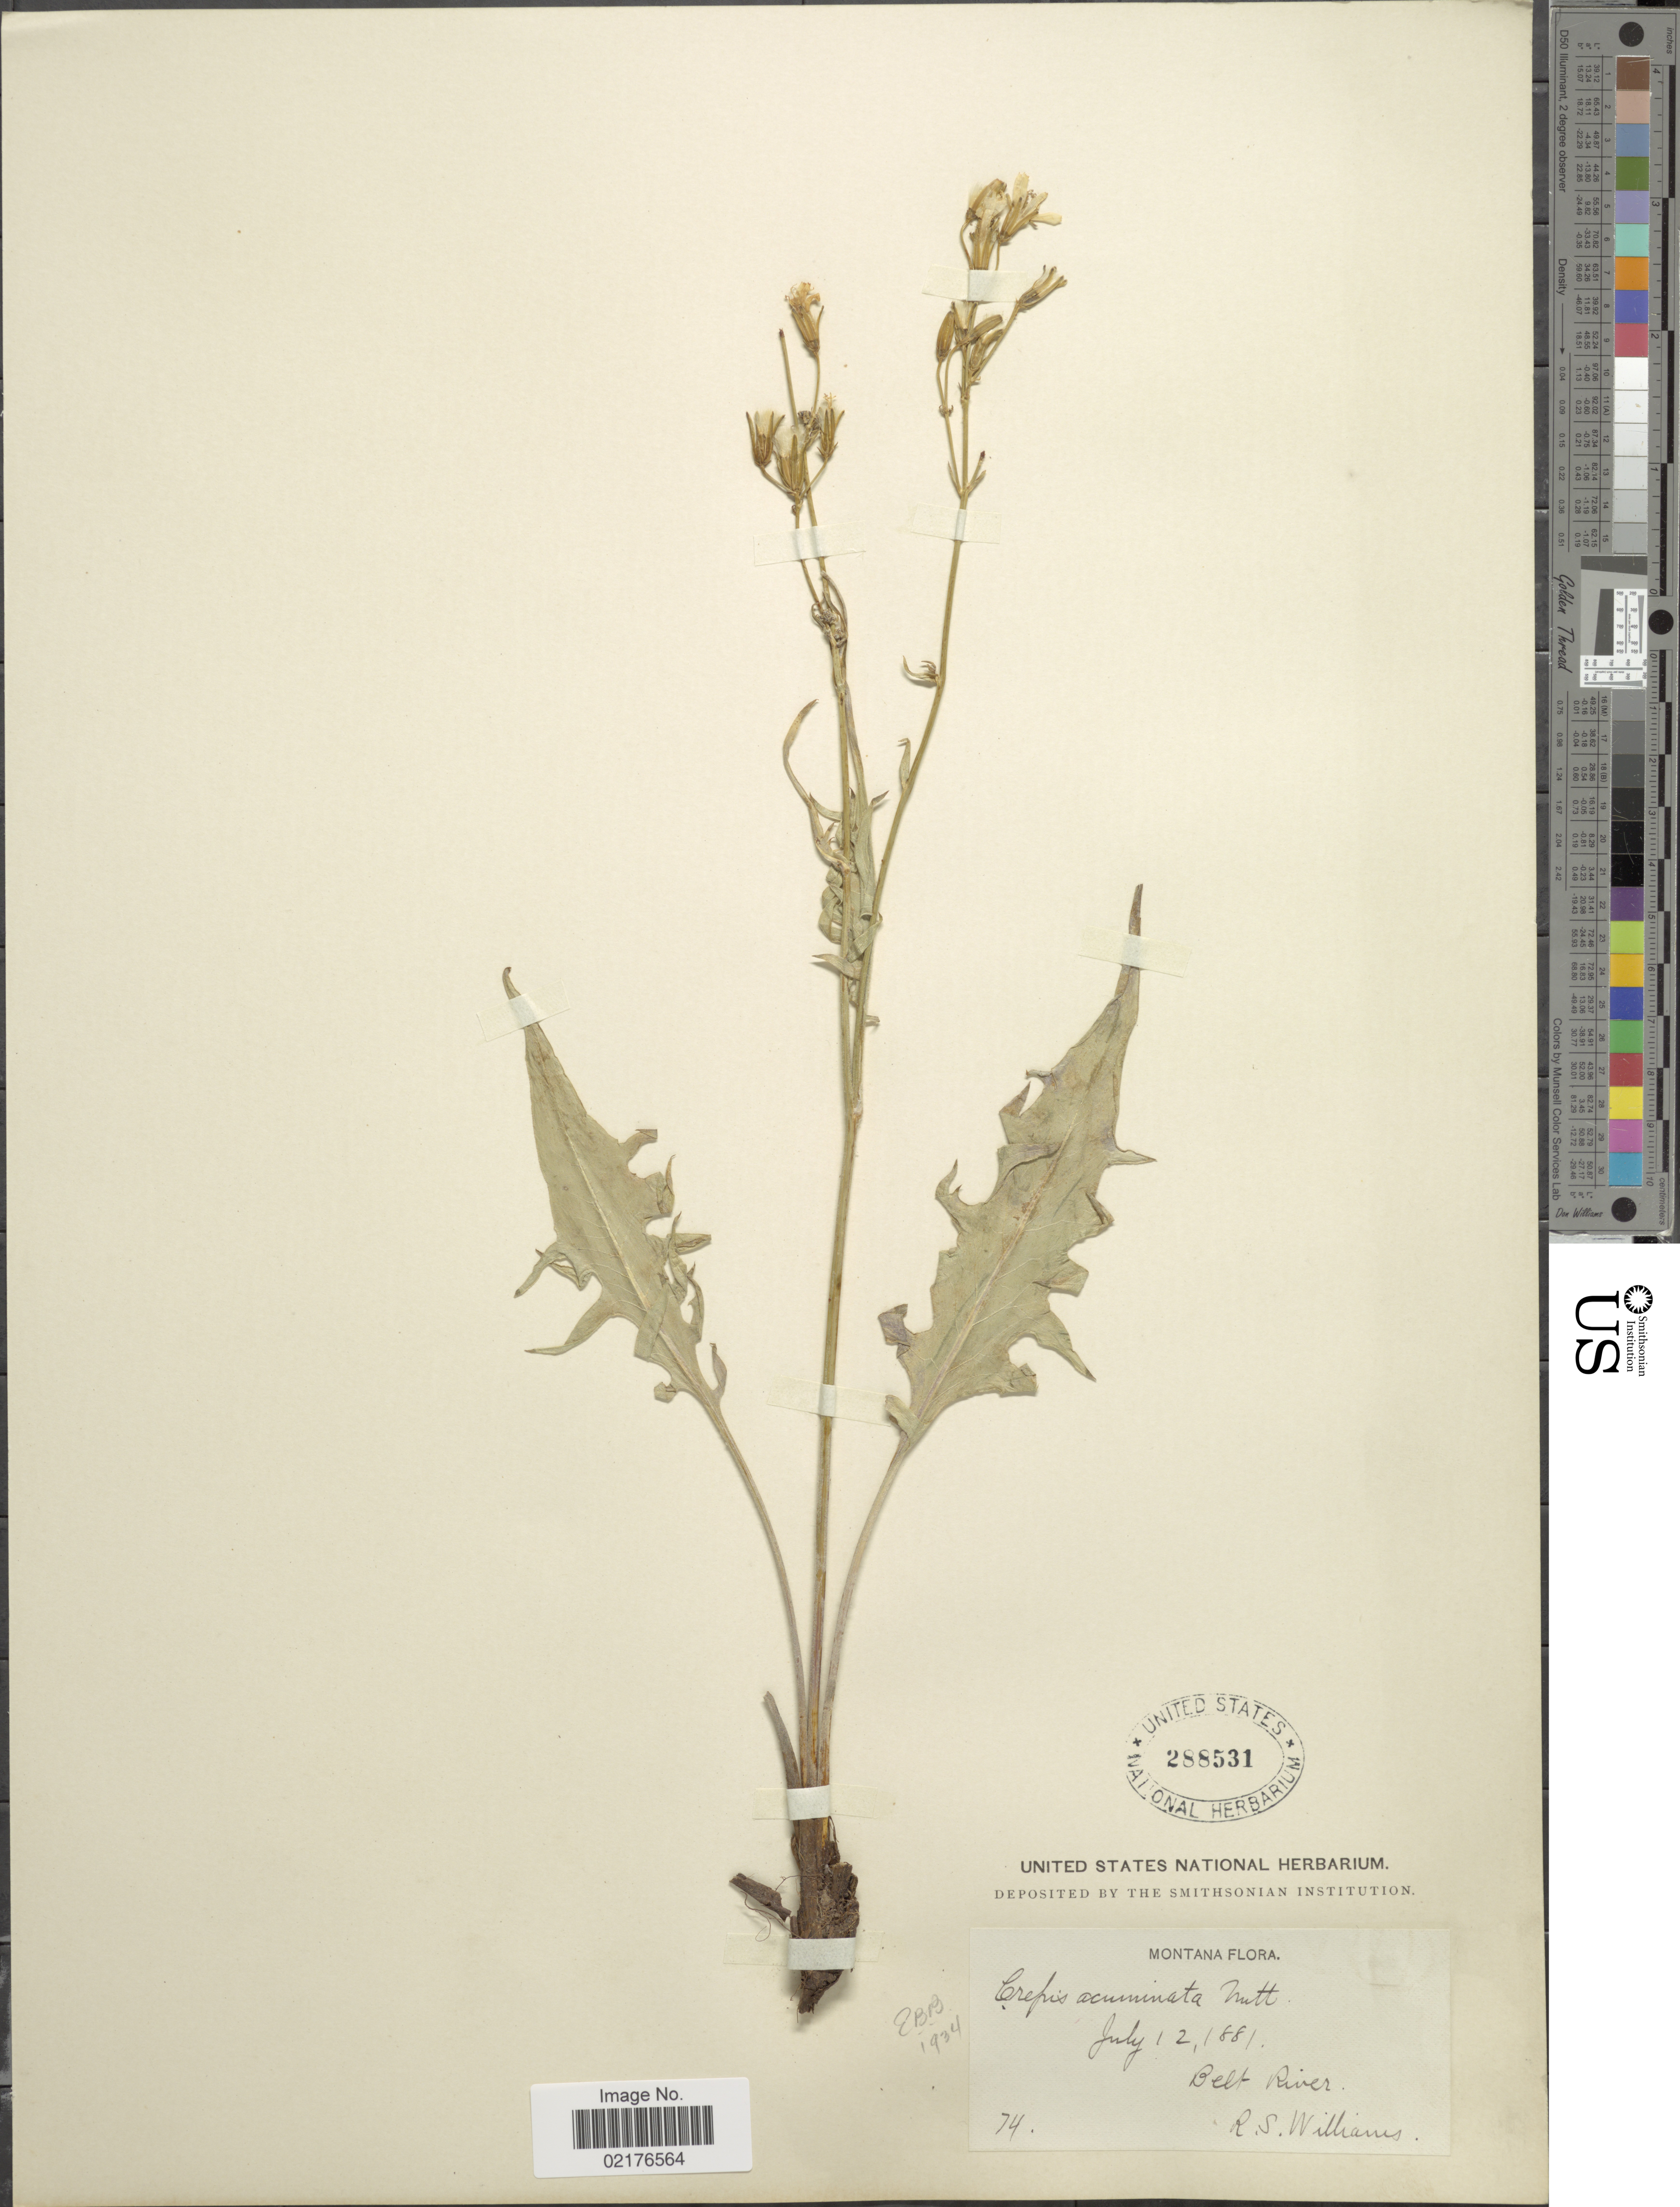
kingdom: Plantae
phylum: Tracheophyta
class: Magnoliopsida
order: Asterales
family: Asteraceae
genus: Crepis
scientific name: Crepis acuminata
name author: Nutt.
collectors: R. S. Williams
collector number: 74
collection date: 1881-07-12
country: United States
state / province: Montana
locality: Belt River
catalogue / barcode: US 288531